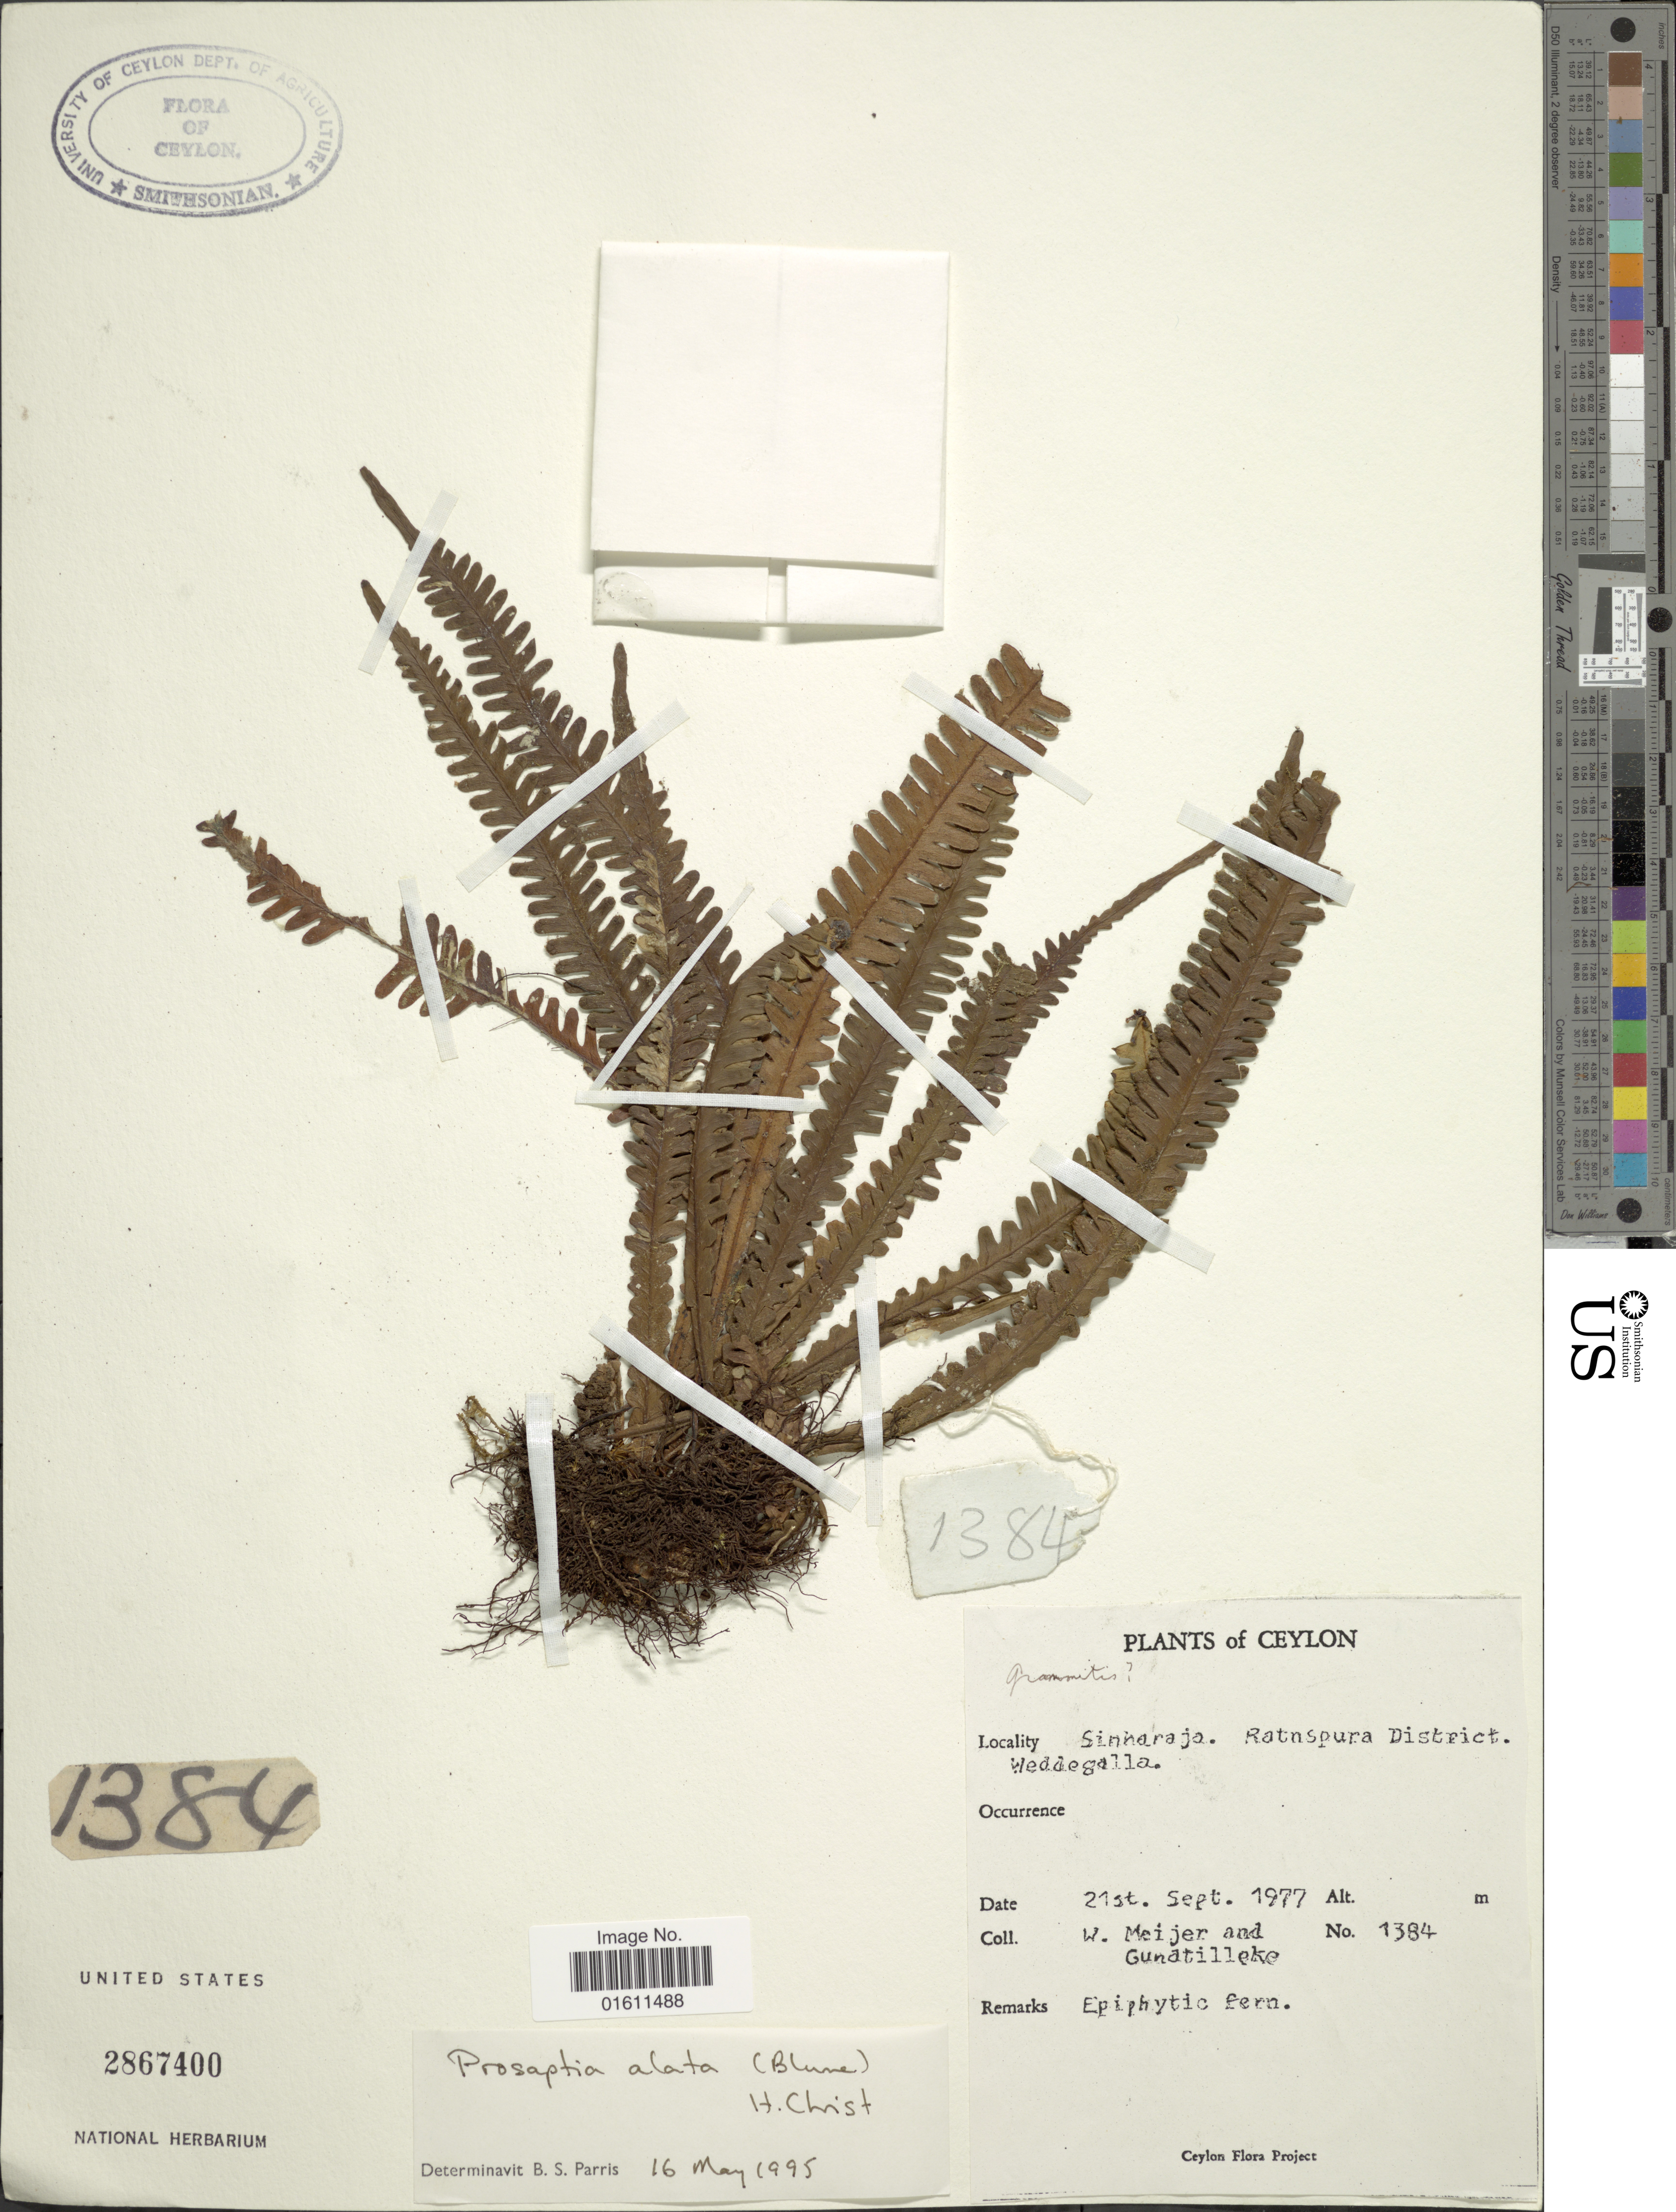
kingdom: Plantae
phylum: Tracheophyta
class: Polypodiopsida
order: Polypodiales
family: Polypodiaceae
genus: Prosaptia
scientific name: Prosaptia alata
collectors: W. Meijer & -- Gunatilleke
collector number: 1384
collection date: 1977-09-21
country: Sri Lanka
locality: Ceylon, Sinharaja, Ratnspura District. Weddegalla.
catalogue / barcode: US 2867400